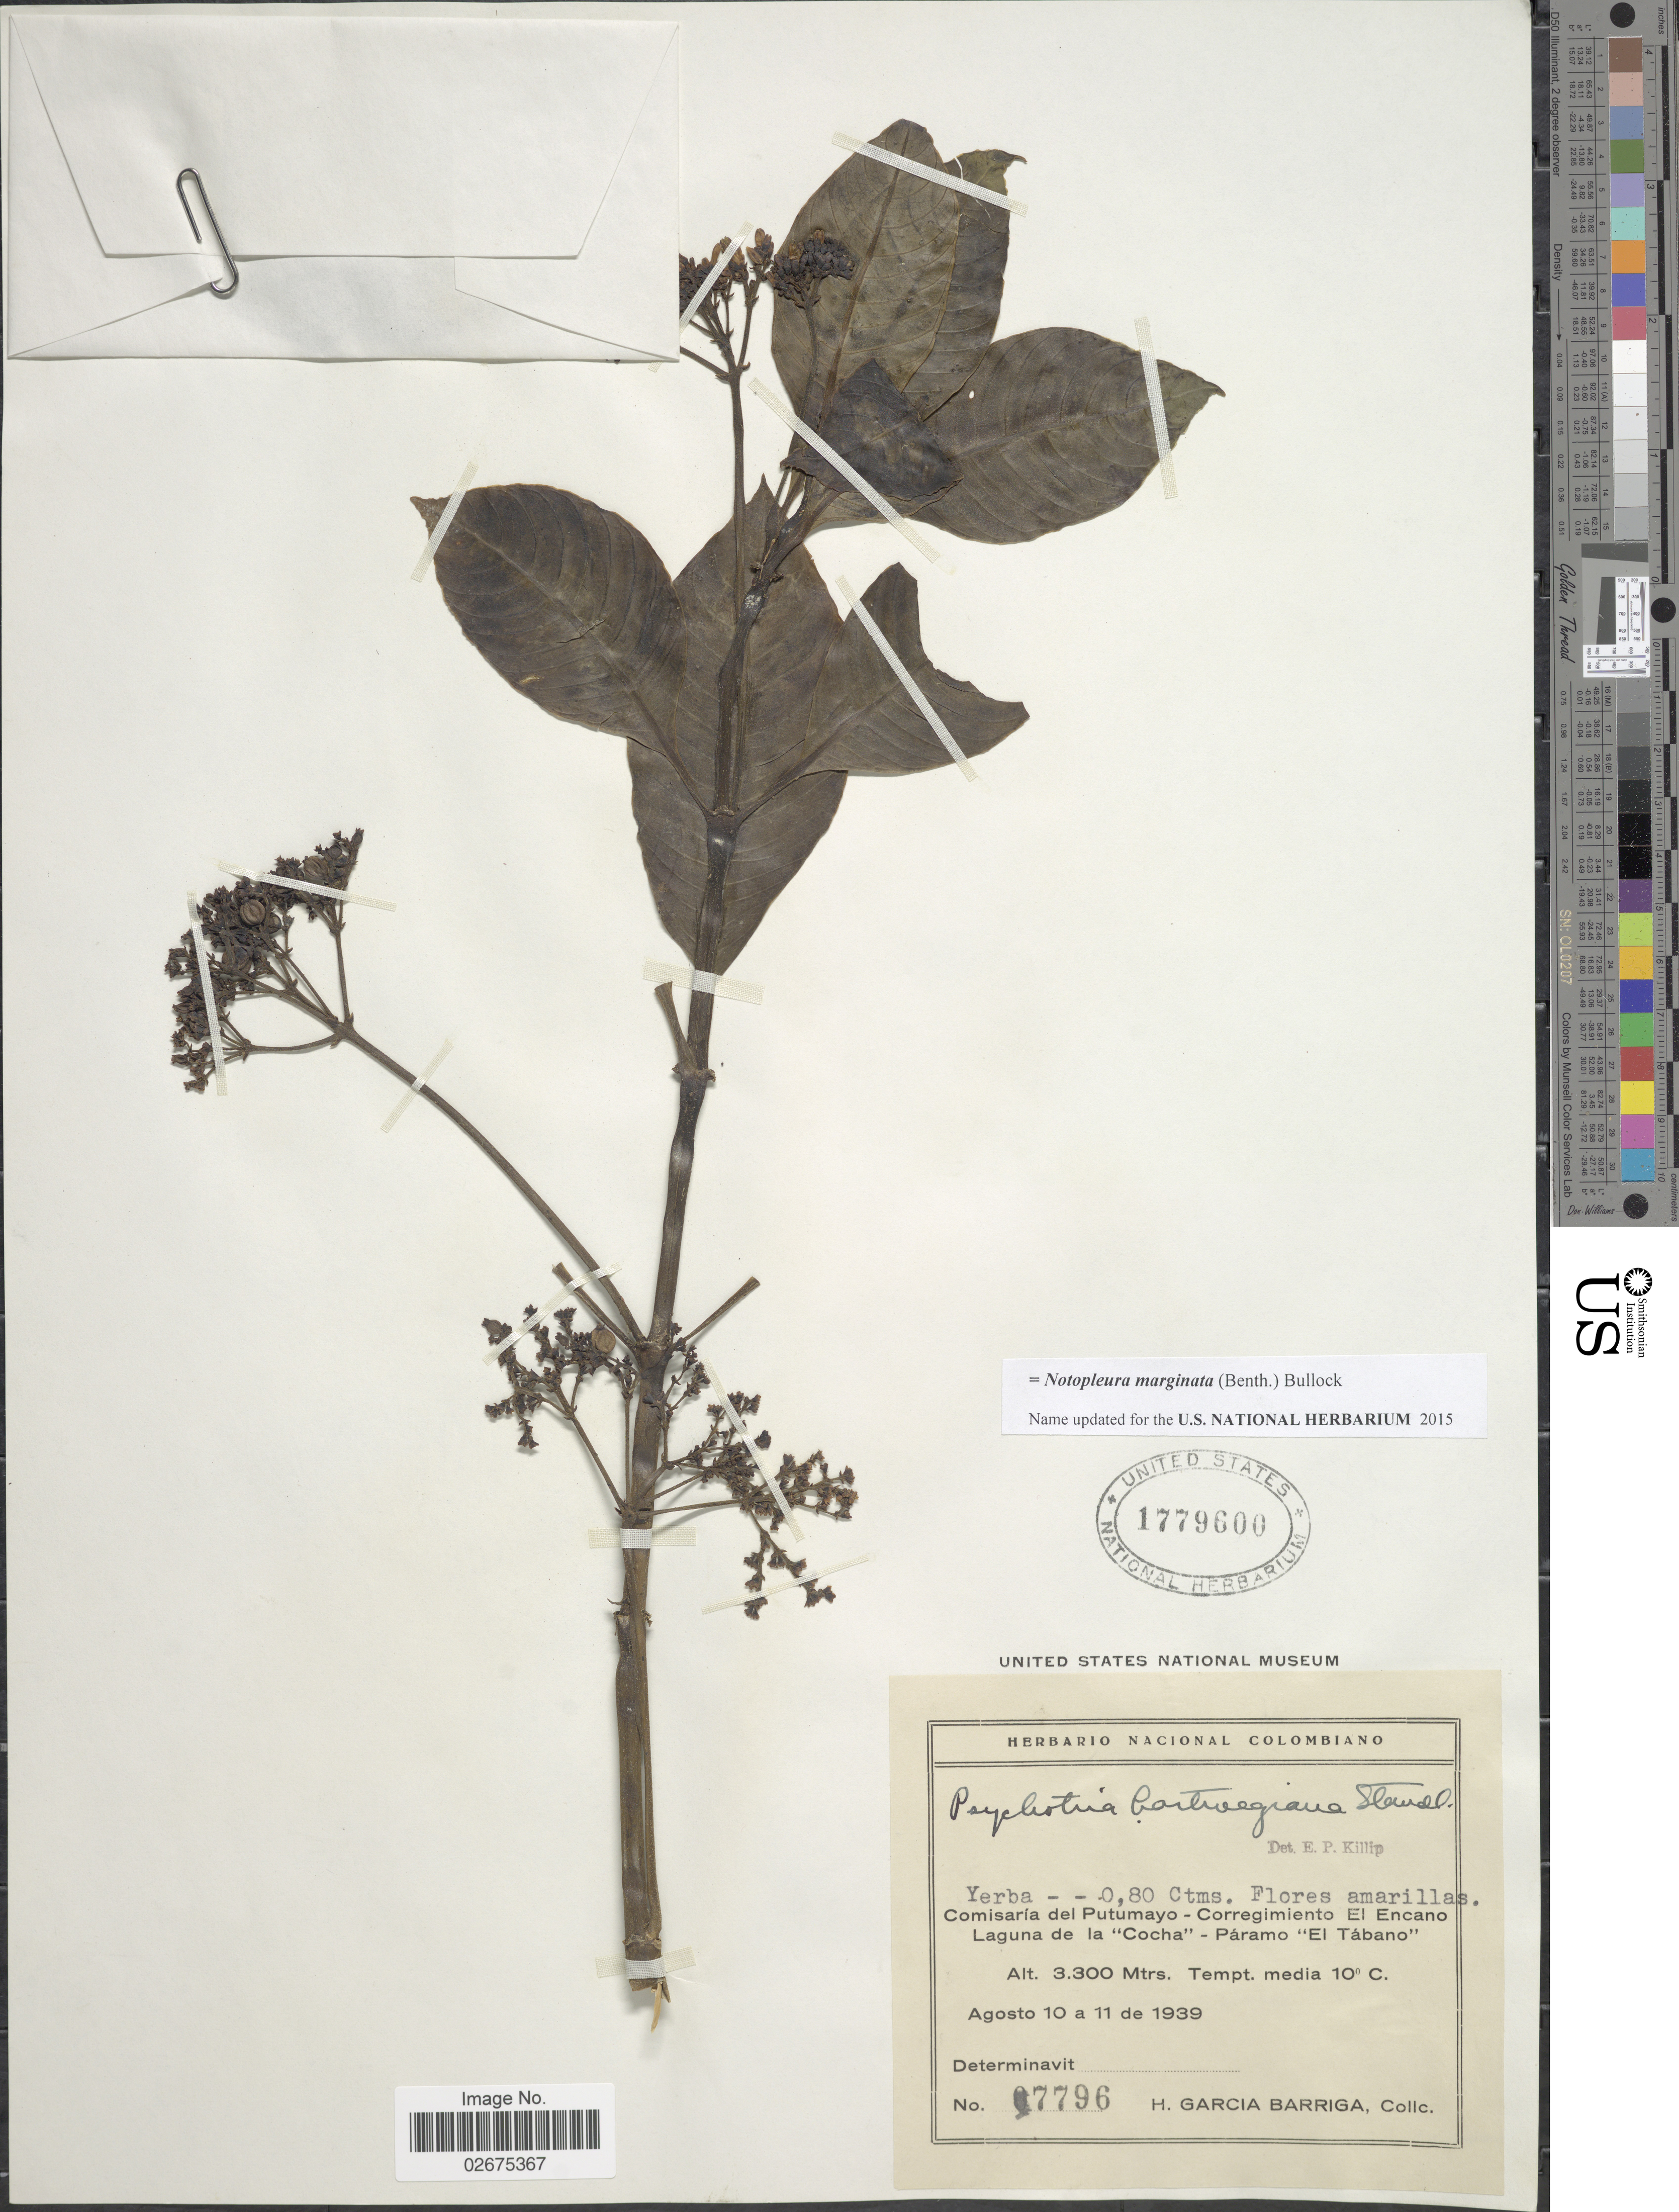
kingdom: Plantae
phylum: Tracheophyta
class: Magnoliopsida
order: Gentianales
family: Rubiaceae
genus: Notopleura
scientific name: Notopleura marginata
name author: (Benth.) Bullock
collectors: H. García Barriga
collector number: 7796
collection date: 1939-08-10/1939-08-11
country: Colombia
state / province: Putumayo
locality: Comisaría del Putumayo - Corregimiento El Encano Laguna de la 'Cocha' - Páramo 'El Tábano'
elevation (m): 3300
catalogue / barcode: US 1779600